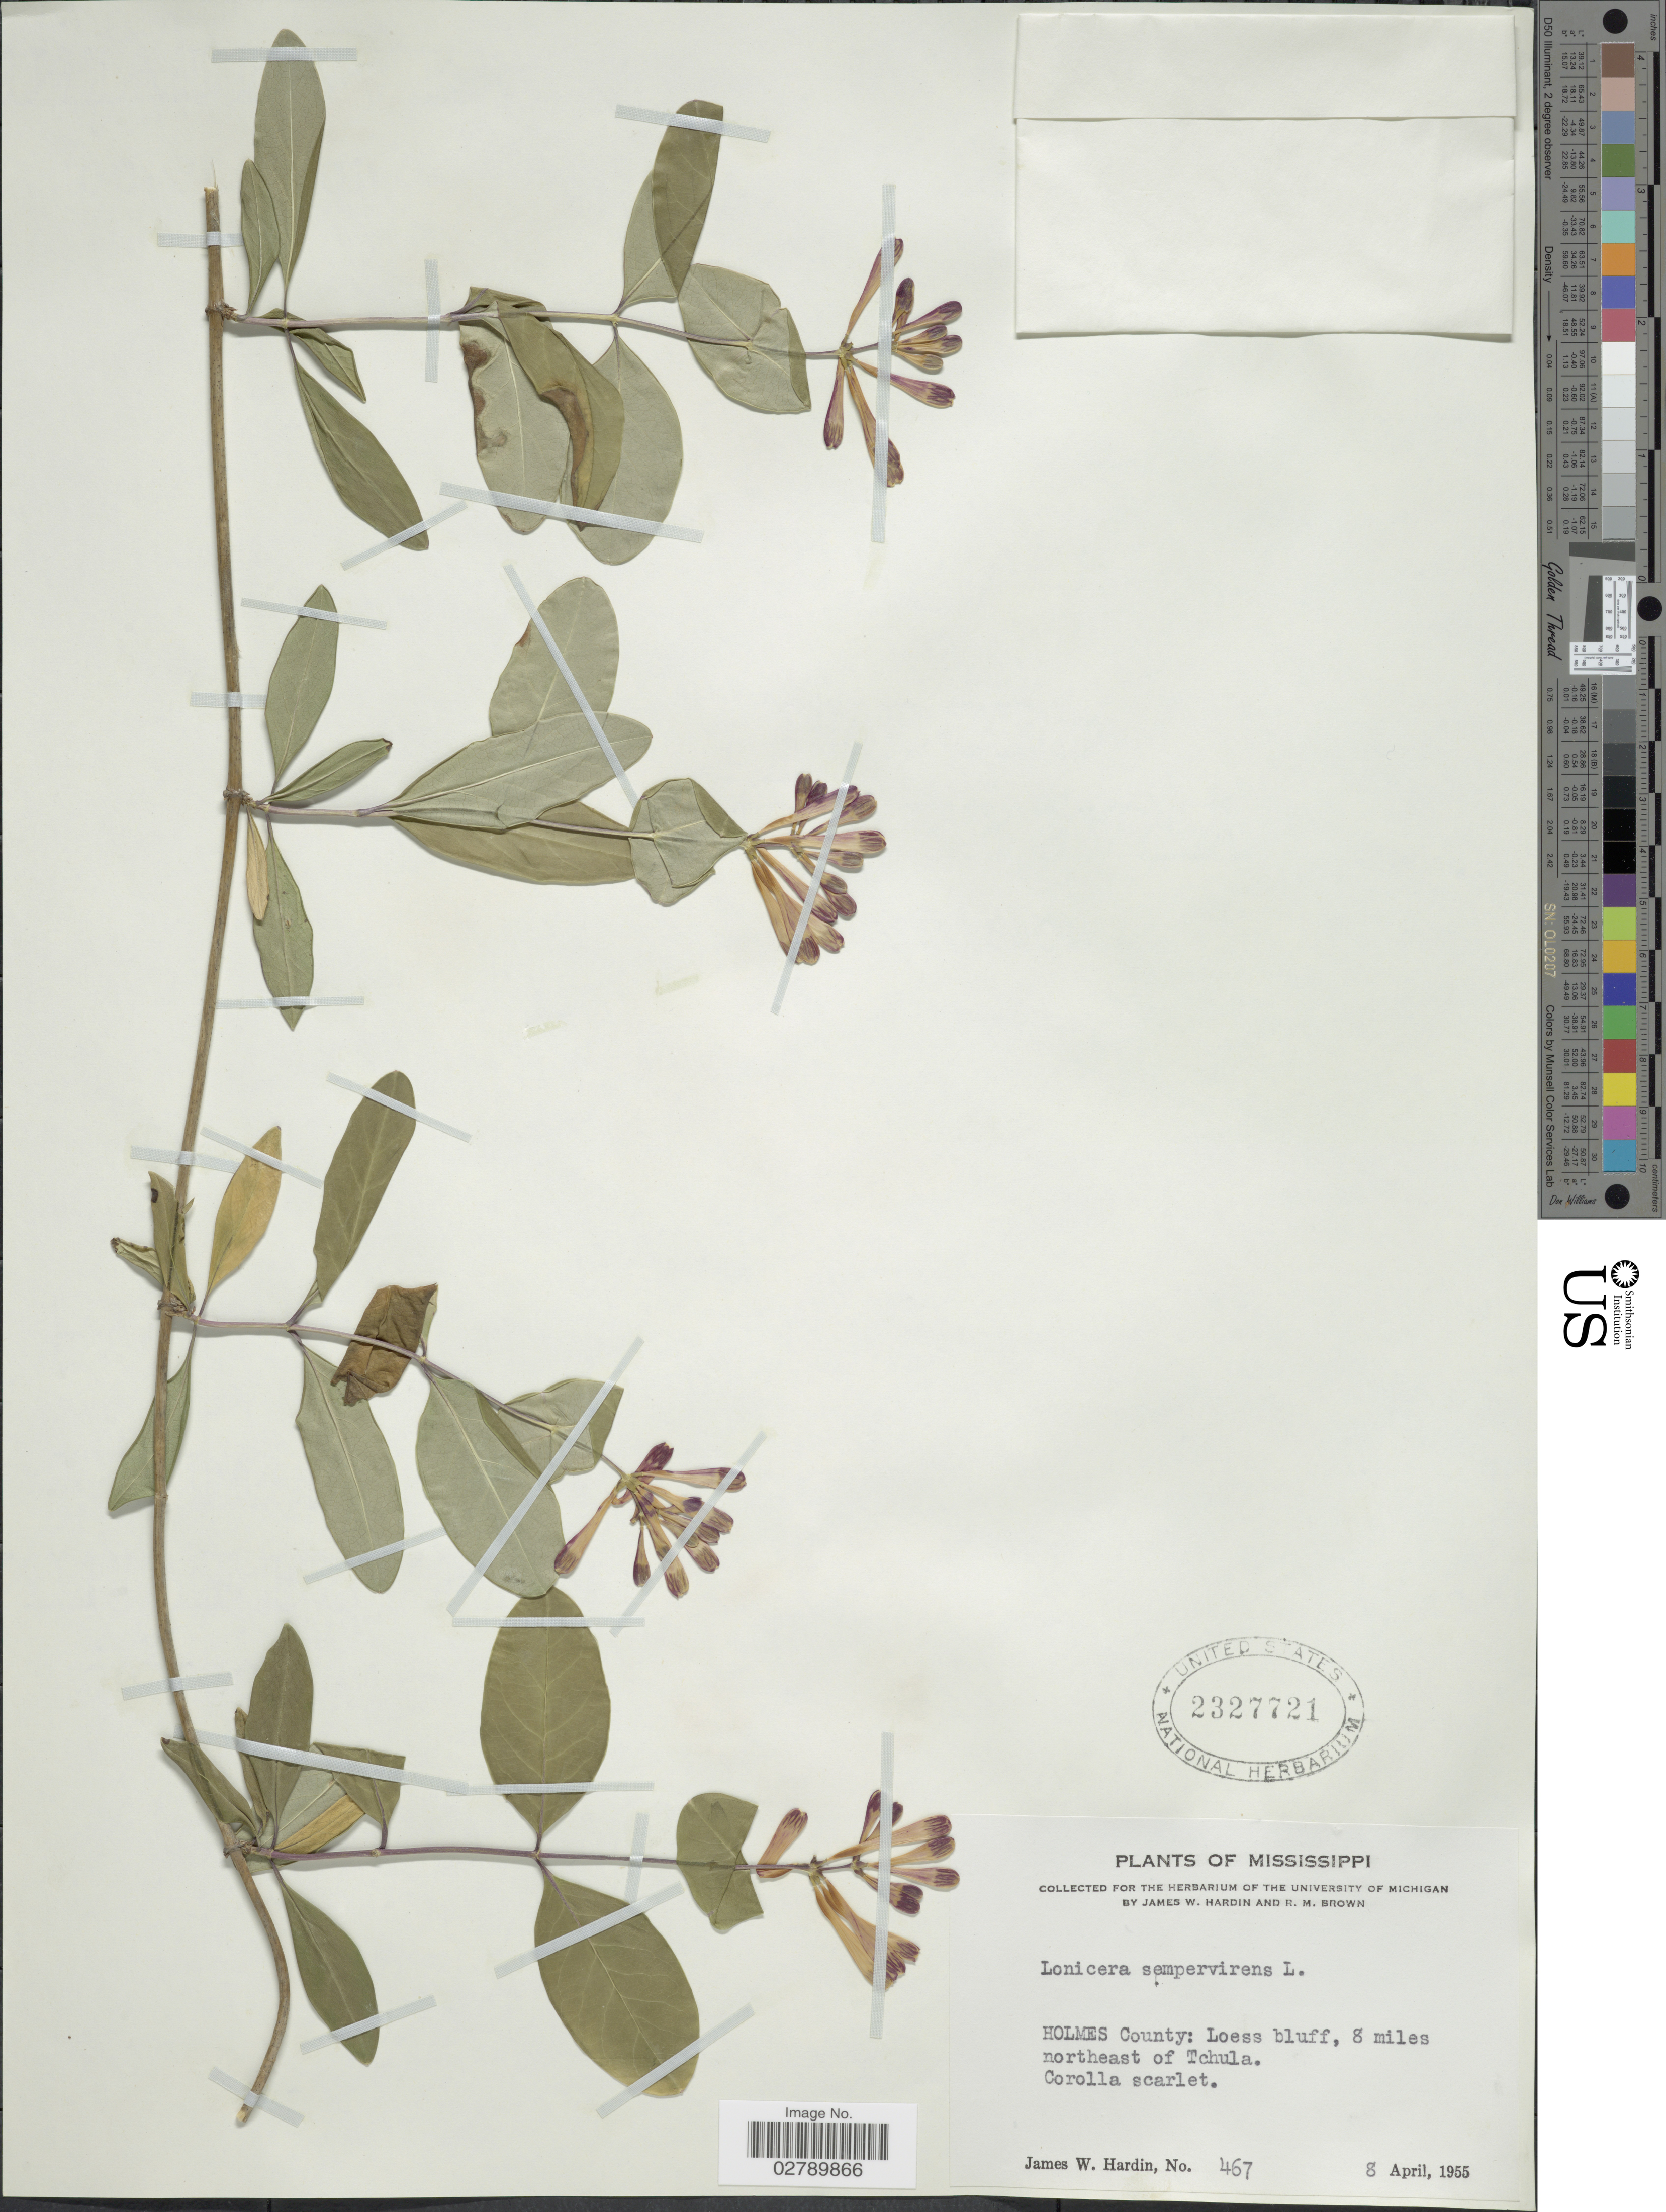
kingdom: Plantae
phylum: Tracheophyta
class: Magnoliopsida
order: Dipsacales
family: Caprifoliaceae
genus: Lonicera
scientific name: Lonicera sempervirens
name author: L.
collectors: J. W. Hardin & R. M. Brown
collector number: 467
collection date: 1955-04-08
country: United States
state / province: Mississippi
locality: Holmes County: Loes bluff, 8 miles northeast of Tchula.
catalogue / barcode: US 2327721